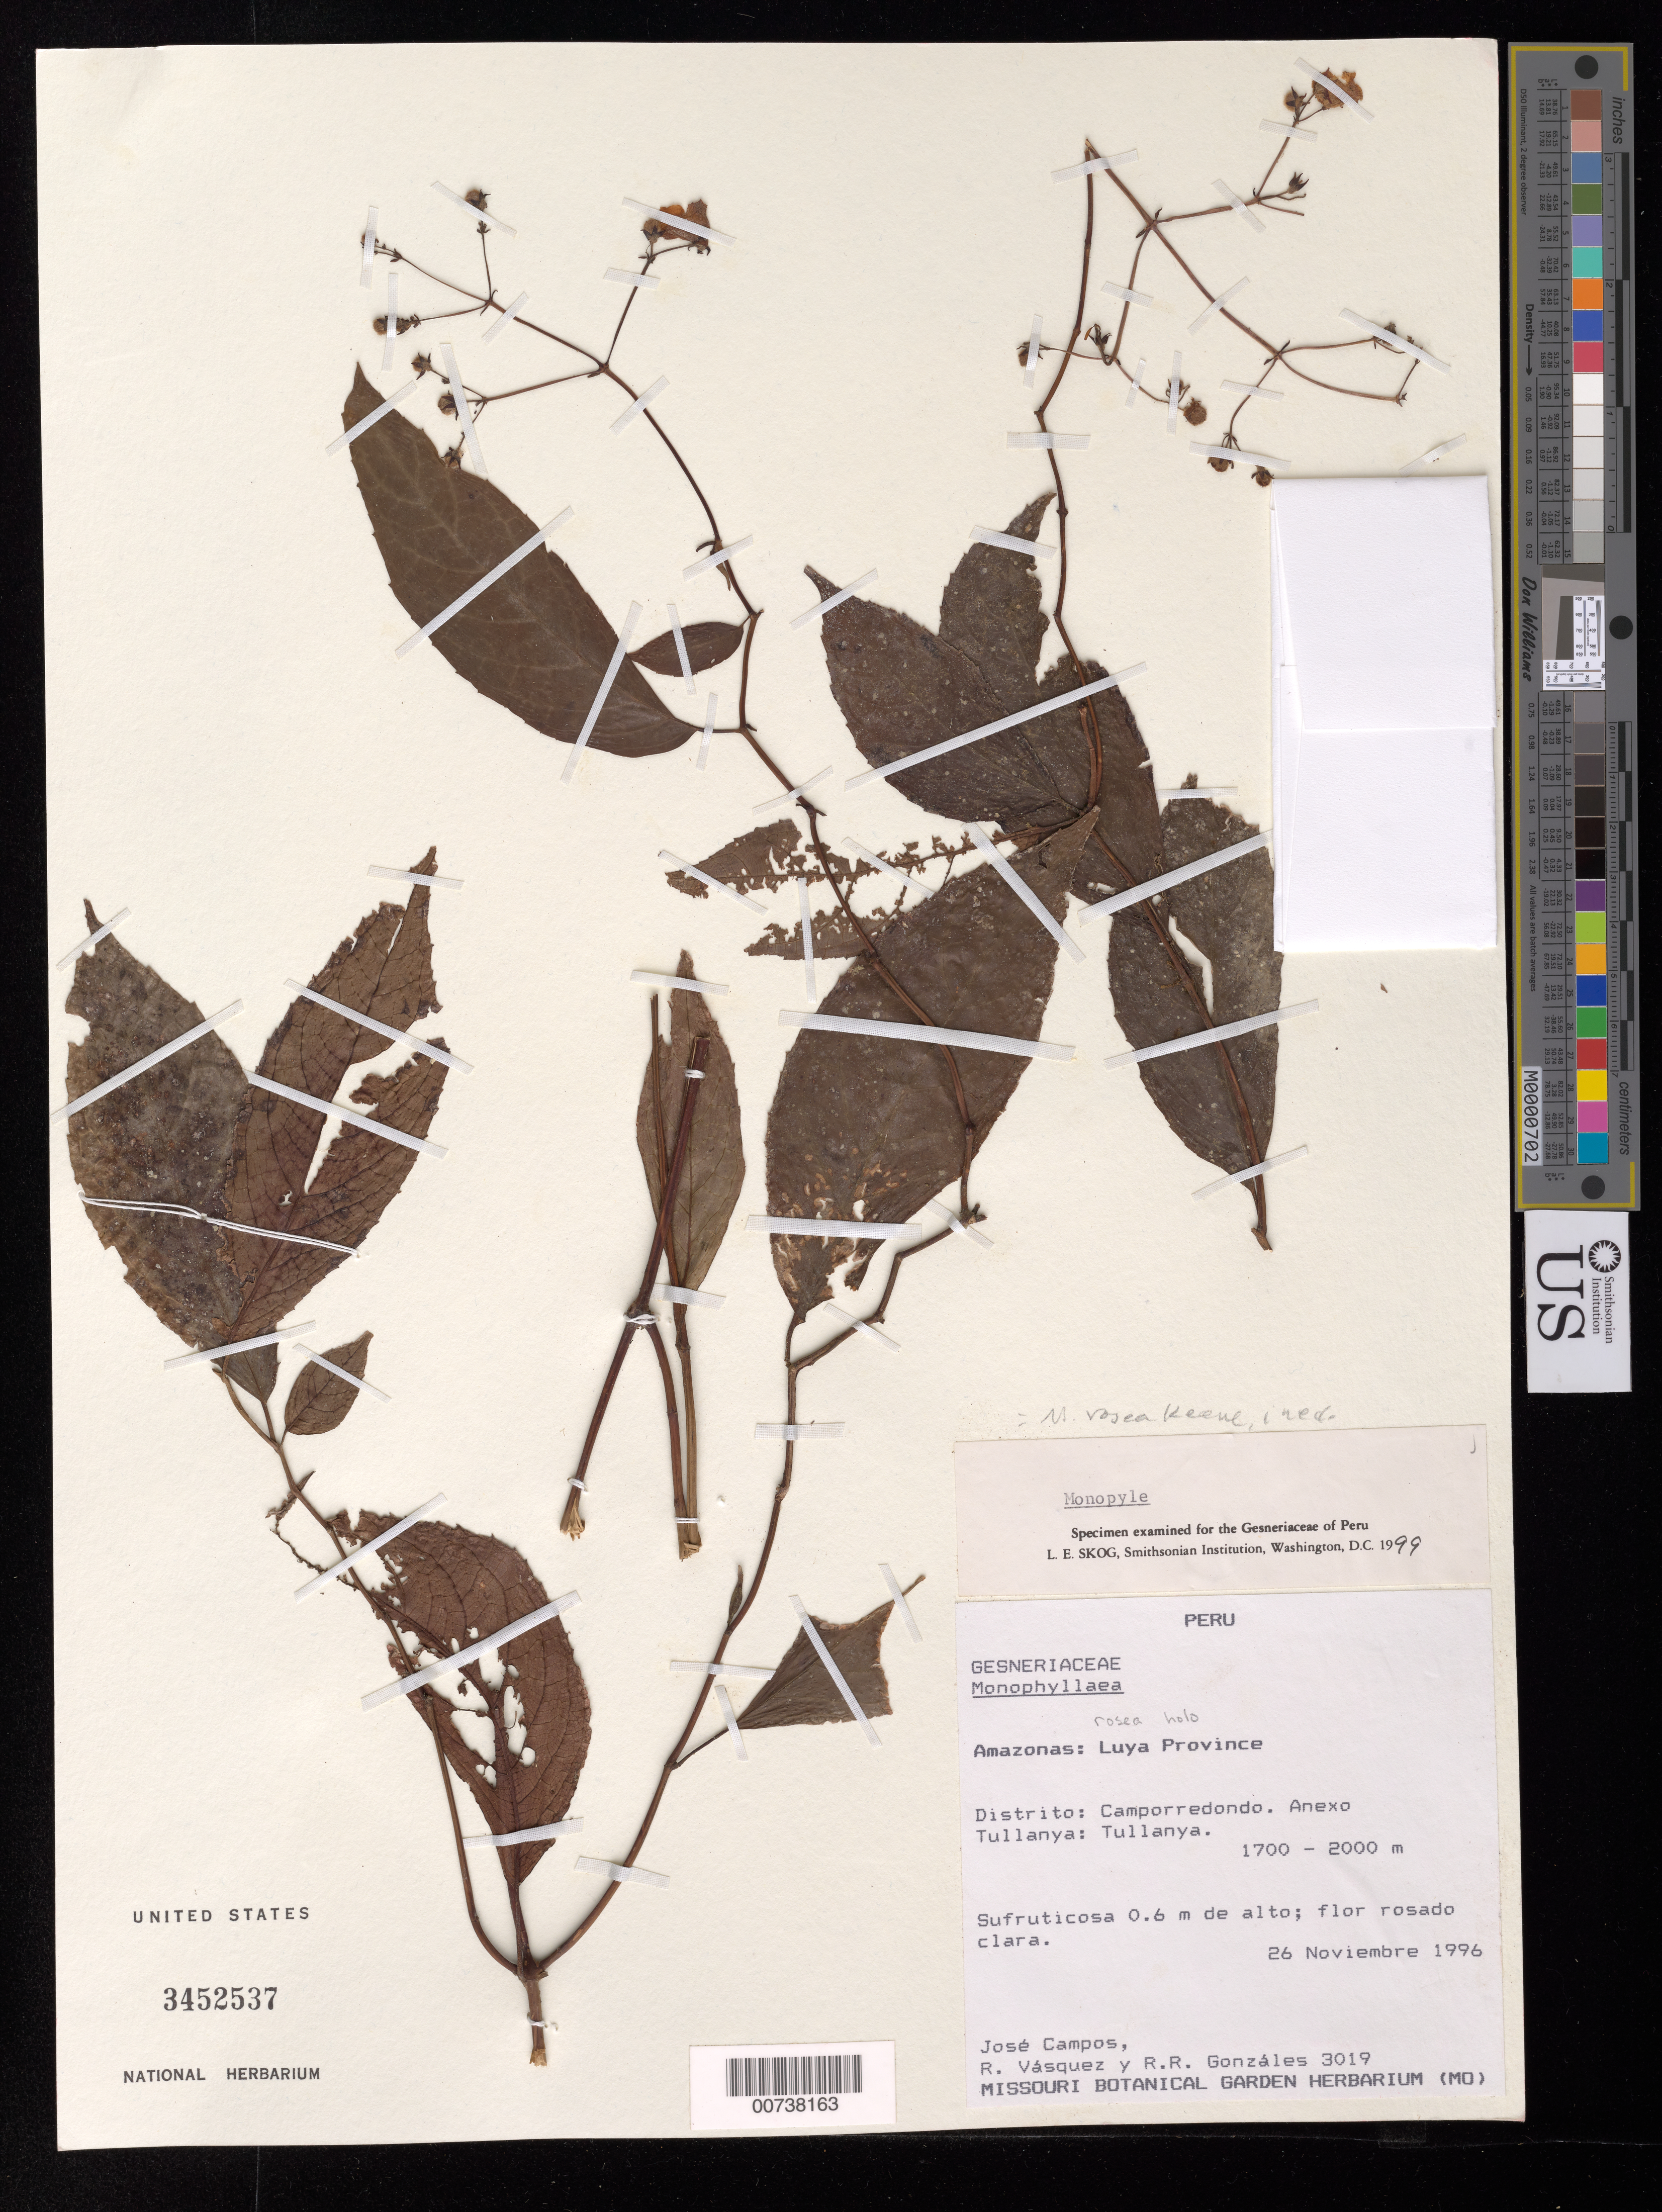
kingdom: Plantae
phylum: Tracheophyta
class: Magnoliopsida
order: Lamiales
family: Gesneriaceae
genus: Monopyle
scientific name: Monopyle sp.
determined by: Skog, Laurence E.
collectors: J. Campos, R. Vásquez & R. Gonzáles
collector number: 3019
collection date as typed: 26 Nov 1996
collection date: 1996-11-26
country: Peru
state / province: Amazonas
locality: Prov. Luya; Dtto. Camporredondo, Anexo Tullanya: Tullanya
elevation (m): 1700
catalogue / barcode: US 3452537